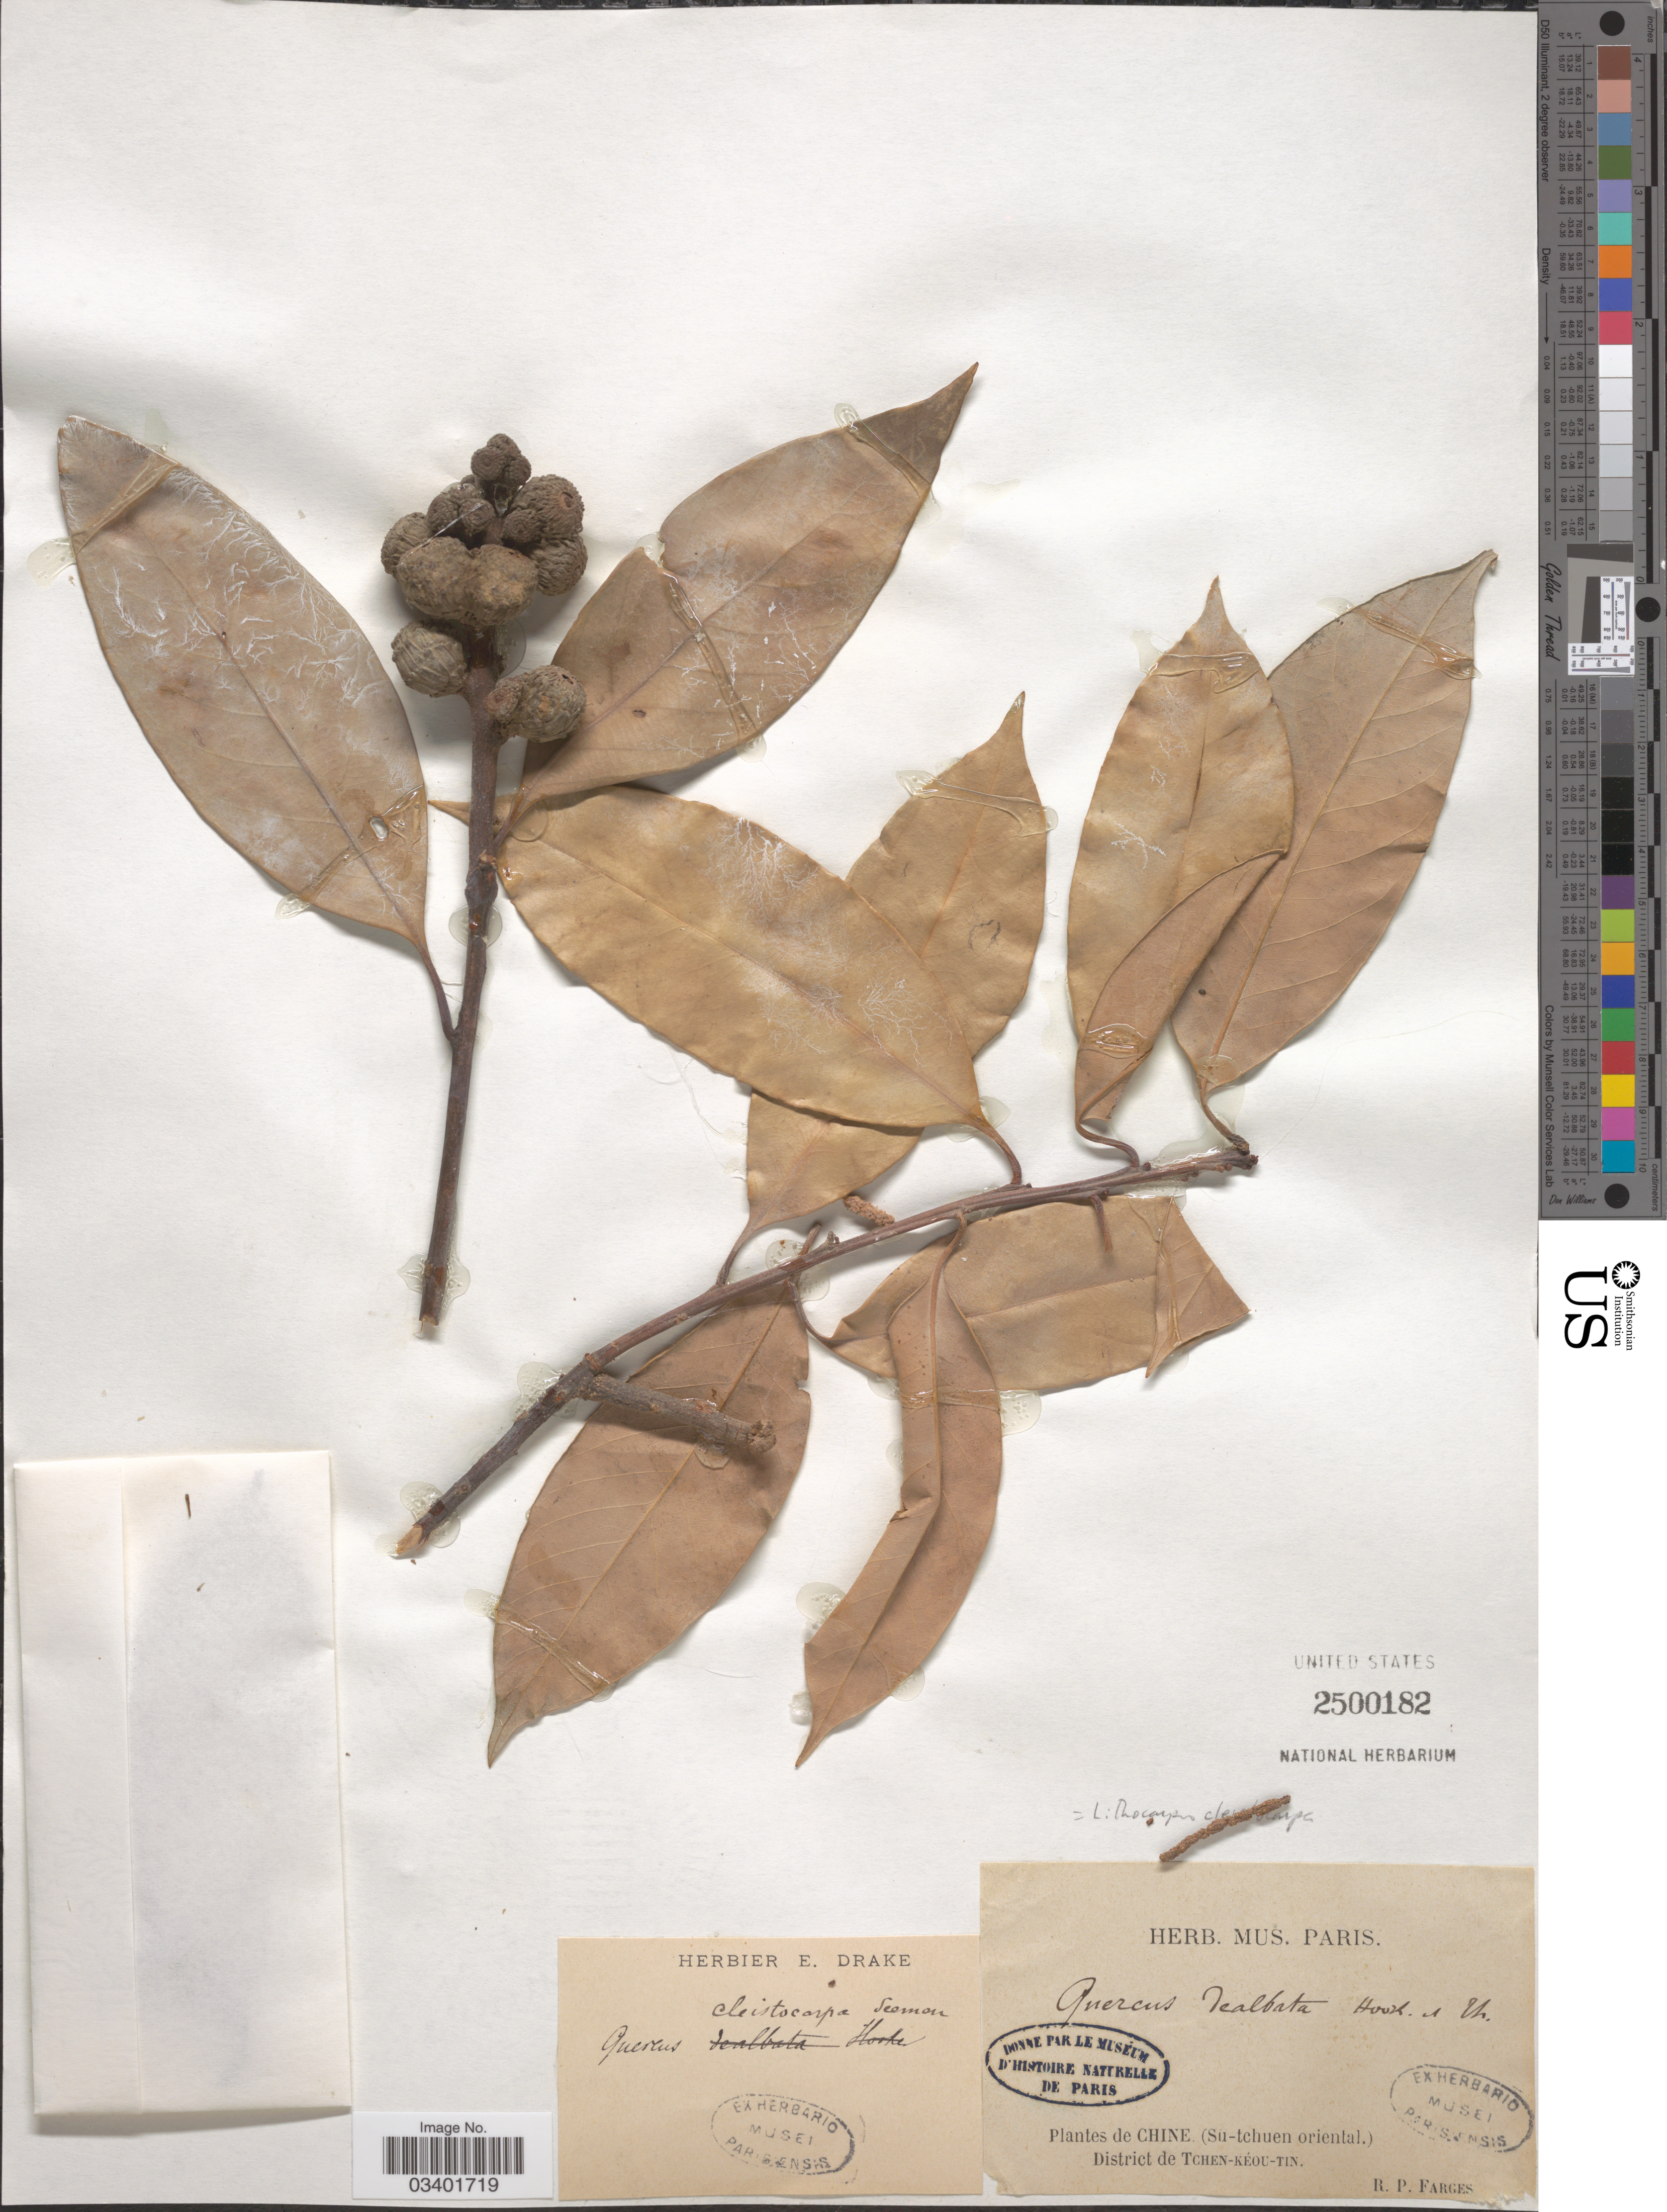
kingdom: Plantae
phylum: Tracheophyta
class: Magnoliopsida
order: Fagales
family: Fagaceae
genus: Lithocarpus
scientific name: Lithocarpus cleistocarpus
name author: (Seemen) Rehder & E.H. Wilson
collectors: R. Farges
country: China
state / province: Sichuan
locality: (Su-tchuen oriental). District de Tchen-Kéou-Tin.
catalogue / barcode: US 2500182